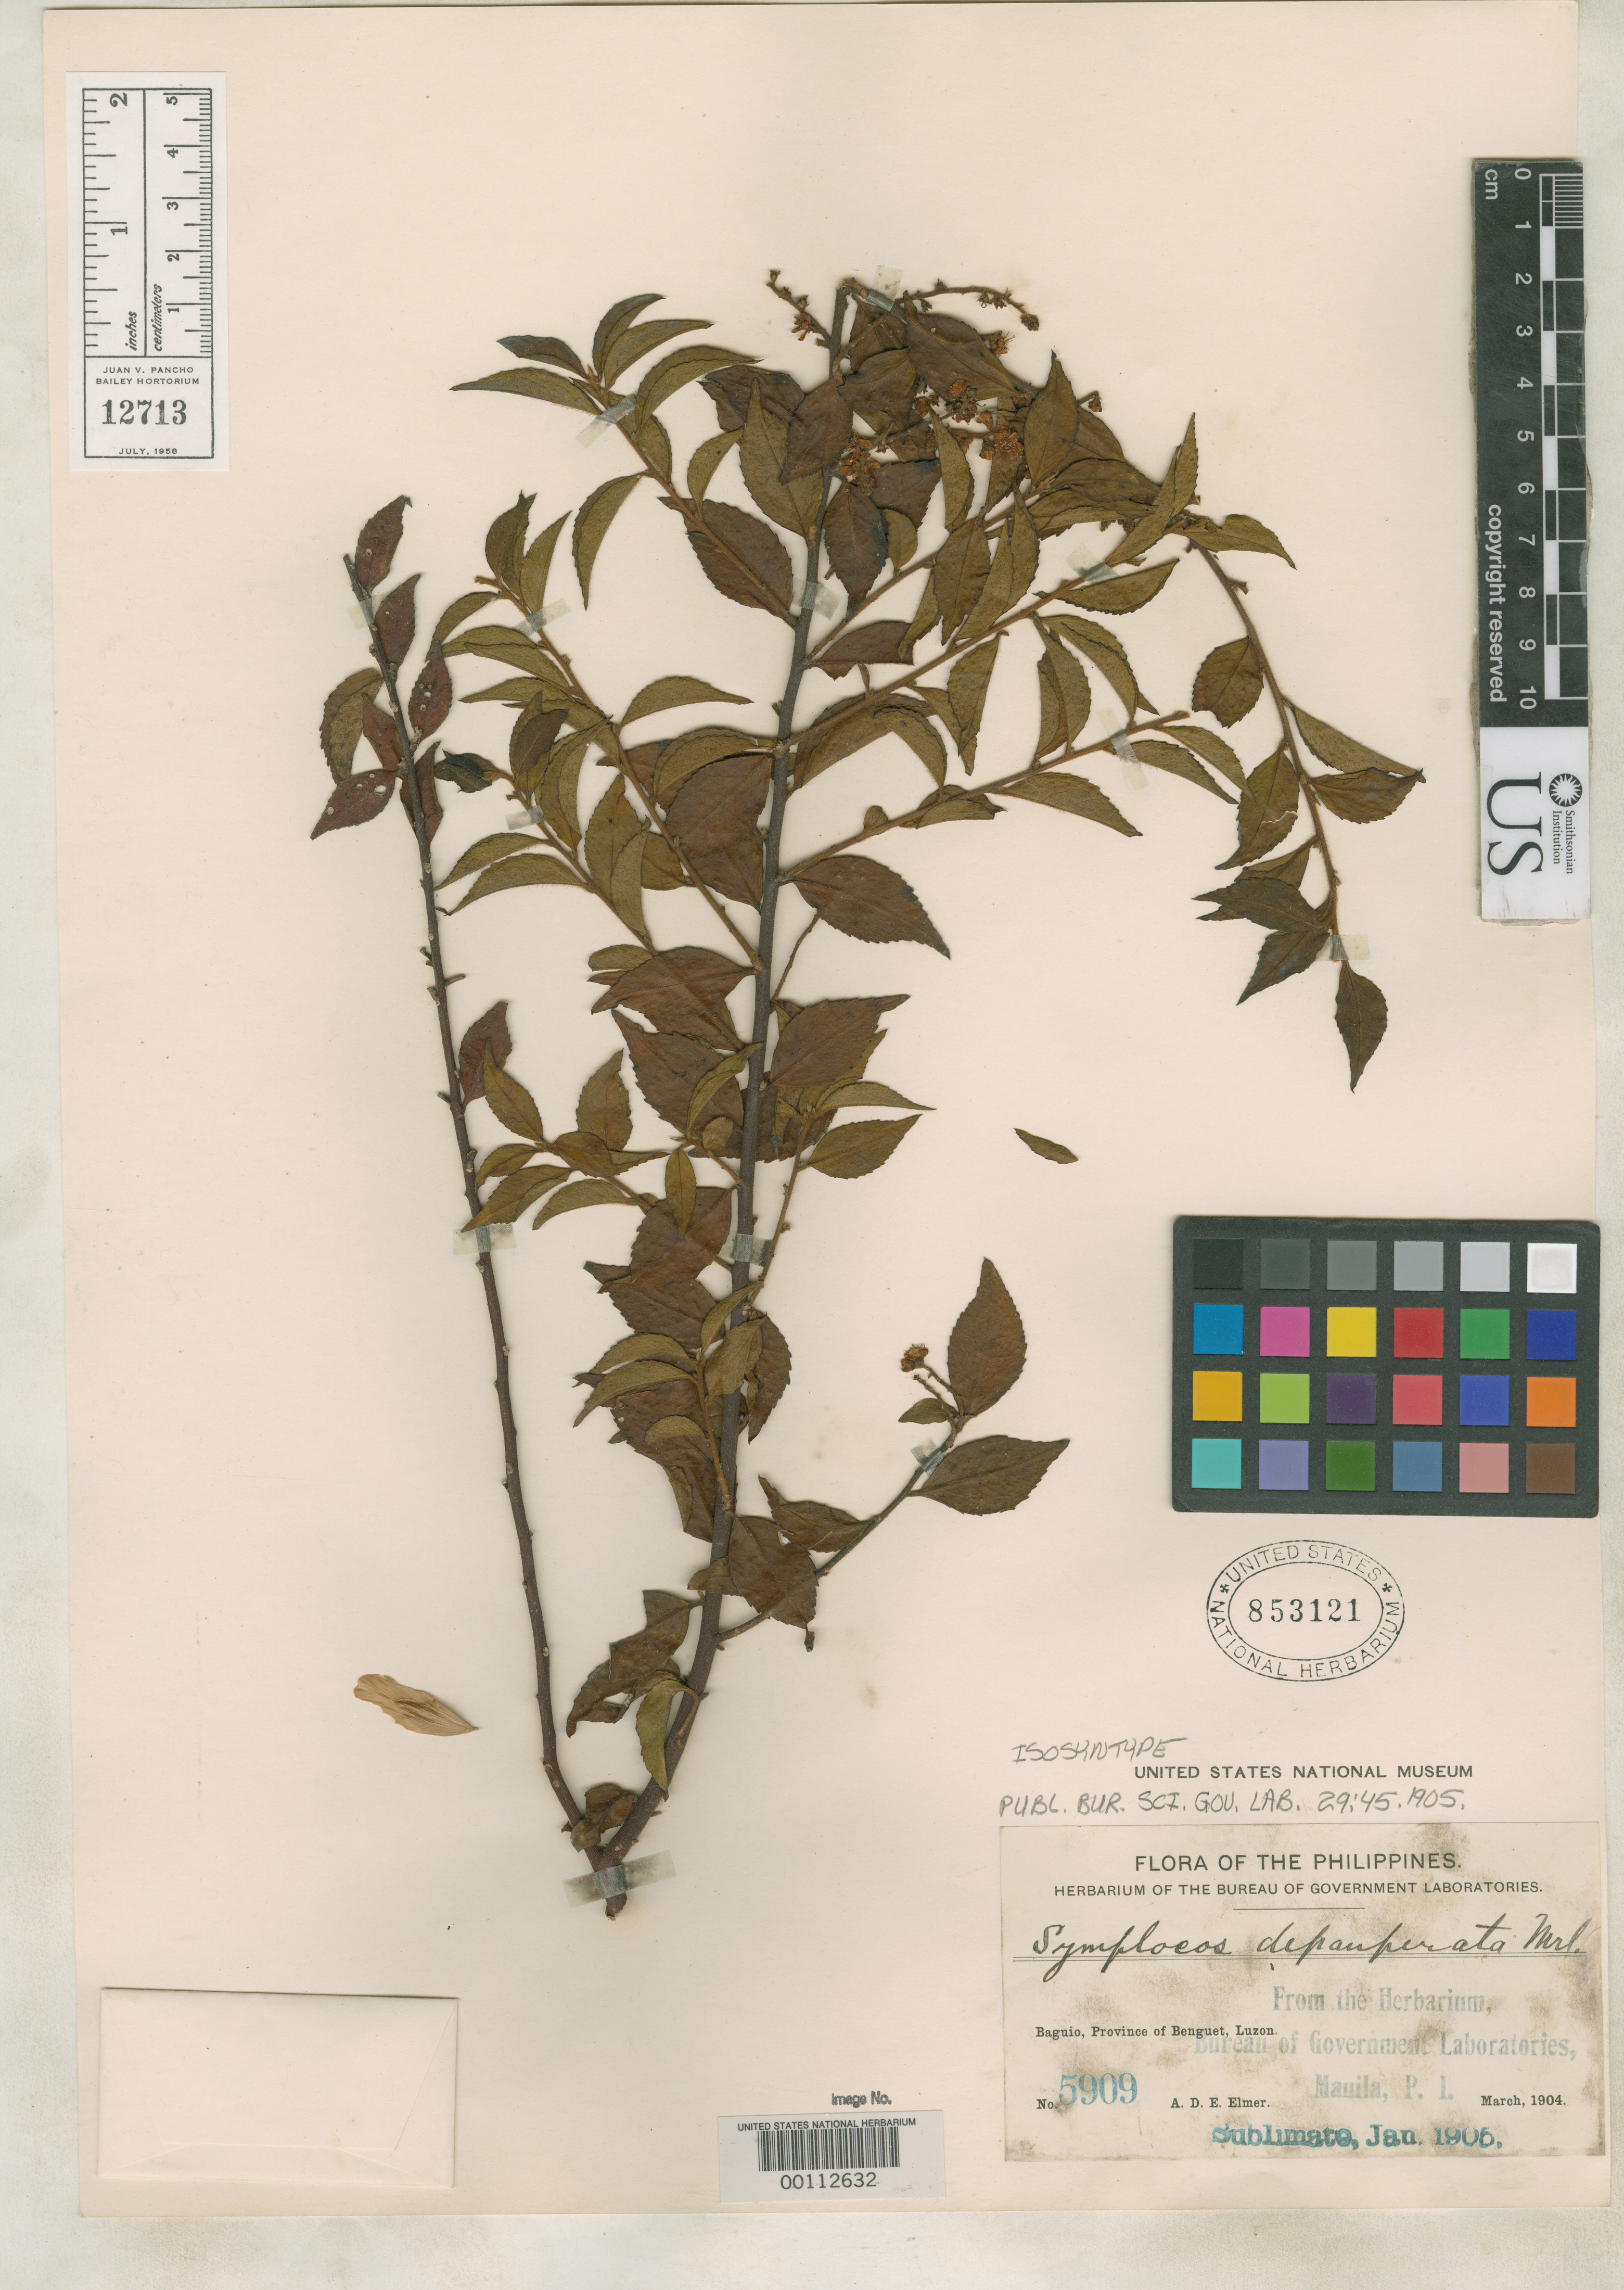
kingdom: Plantae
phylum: Tracheophyta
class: Magnoliopsida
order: Ericales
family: Symplocaceae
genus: Symplocos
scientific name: Symplocos depauperata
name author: Merr.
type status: Isosyntype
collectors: A. D. E. Elmer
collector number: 5909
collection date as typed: Mar 1904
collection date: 1904-03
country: Philippines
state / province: Cordillera (Administrative Region)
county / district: Benguet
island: Luzon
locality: Baguio.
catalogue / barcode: US 853121